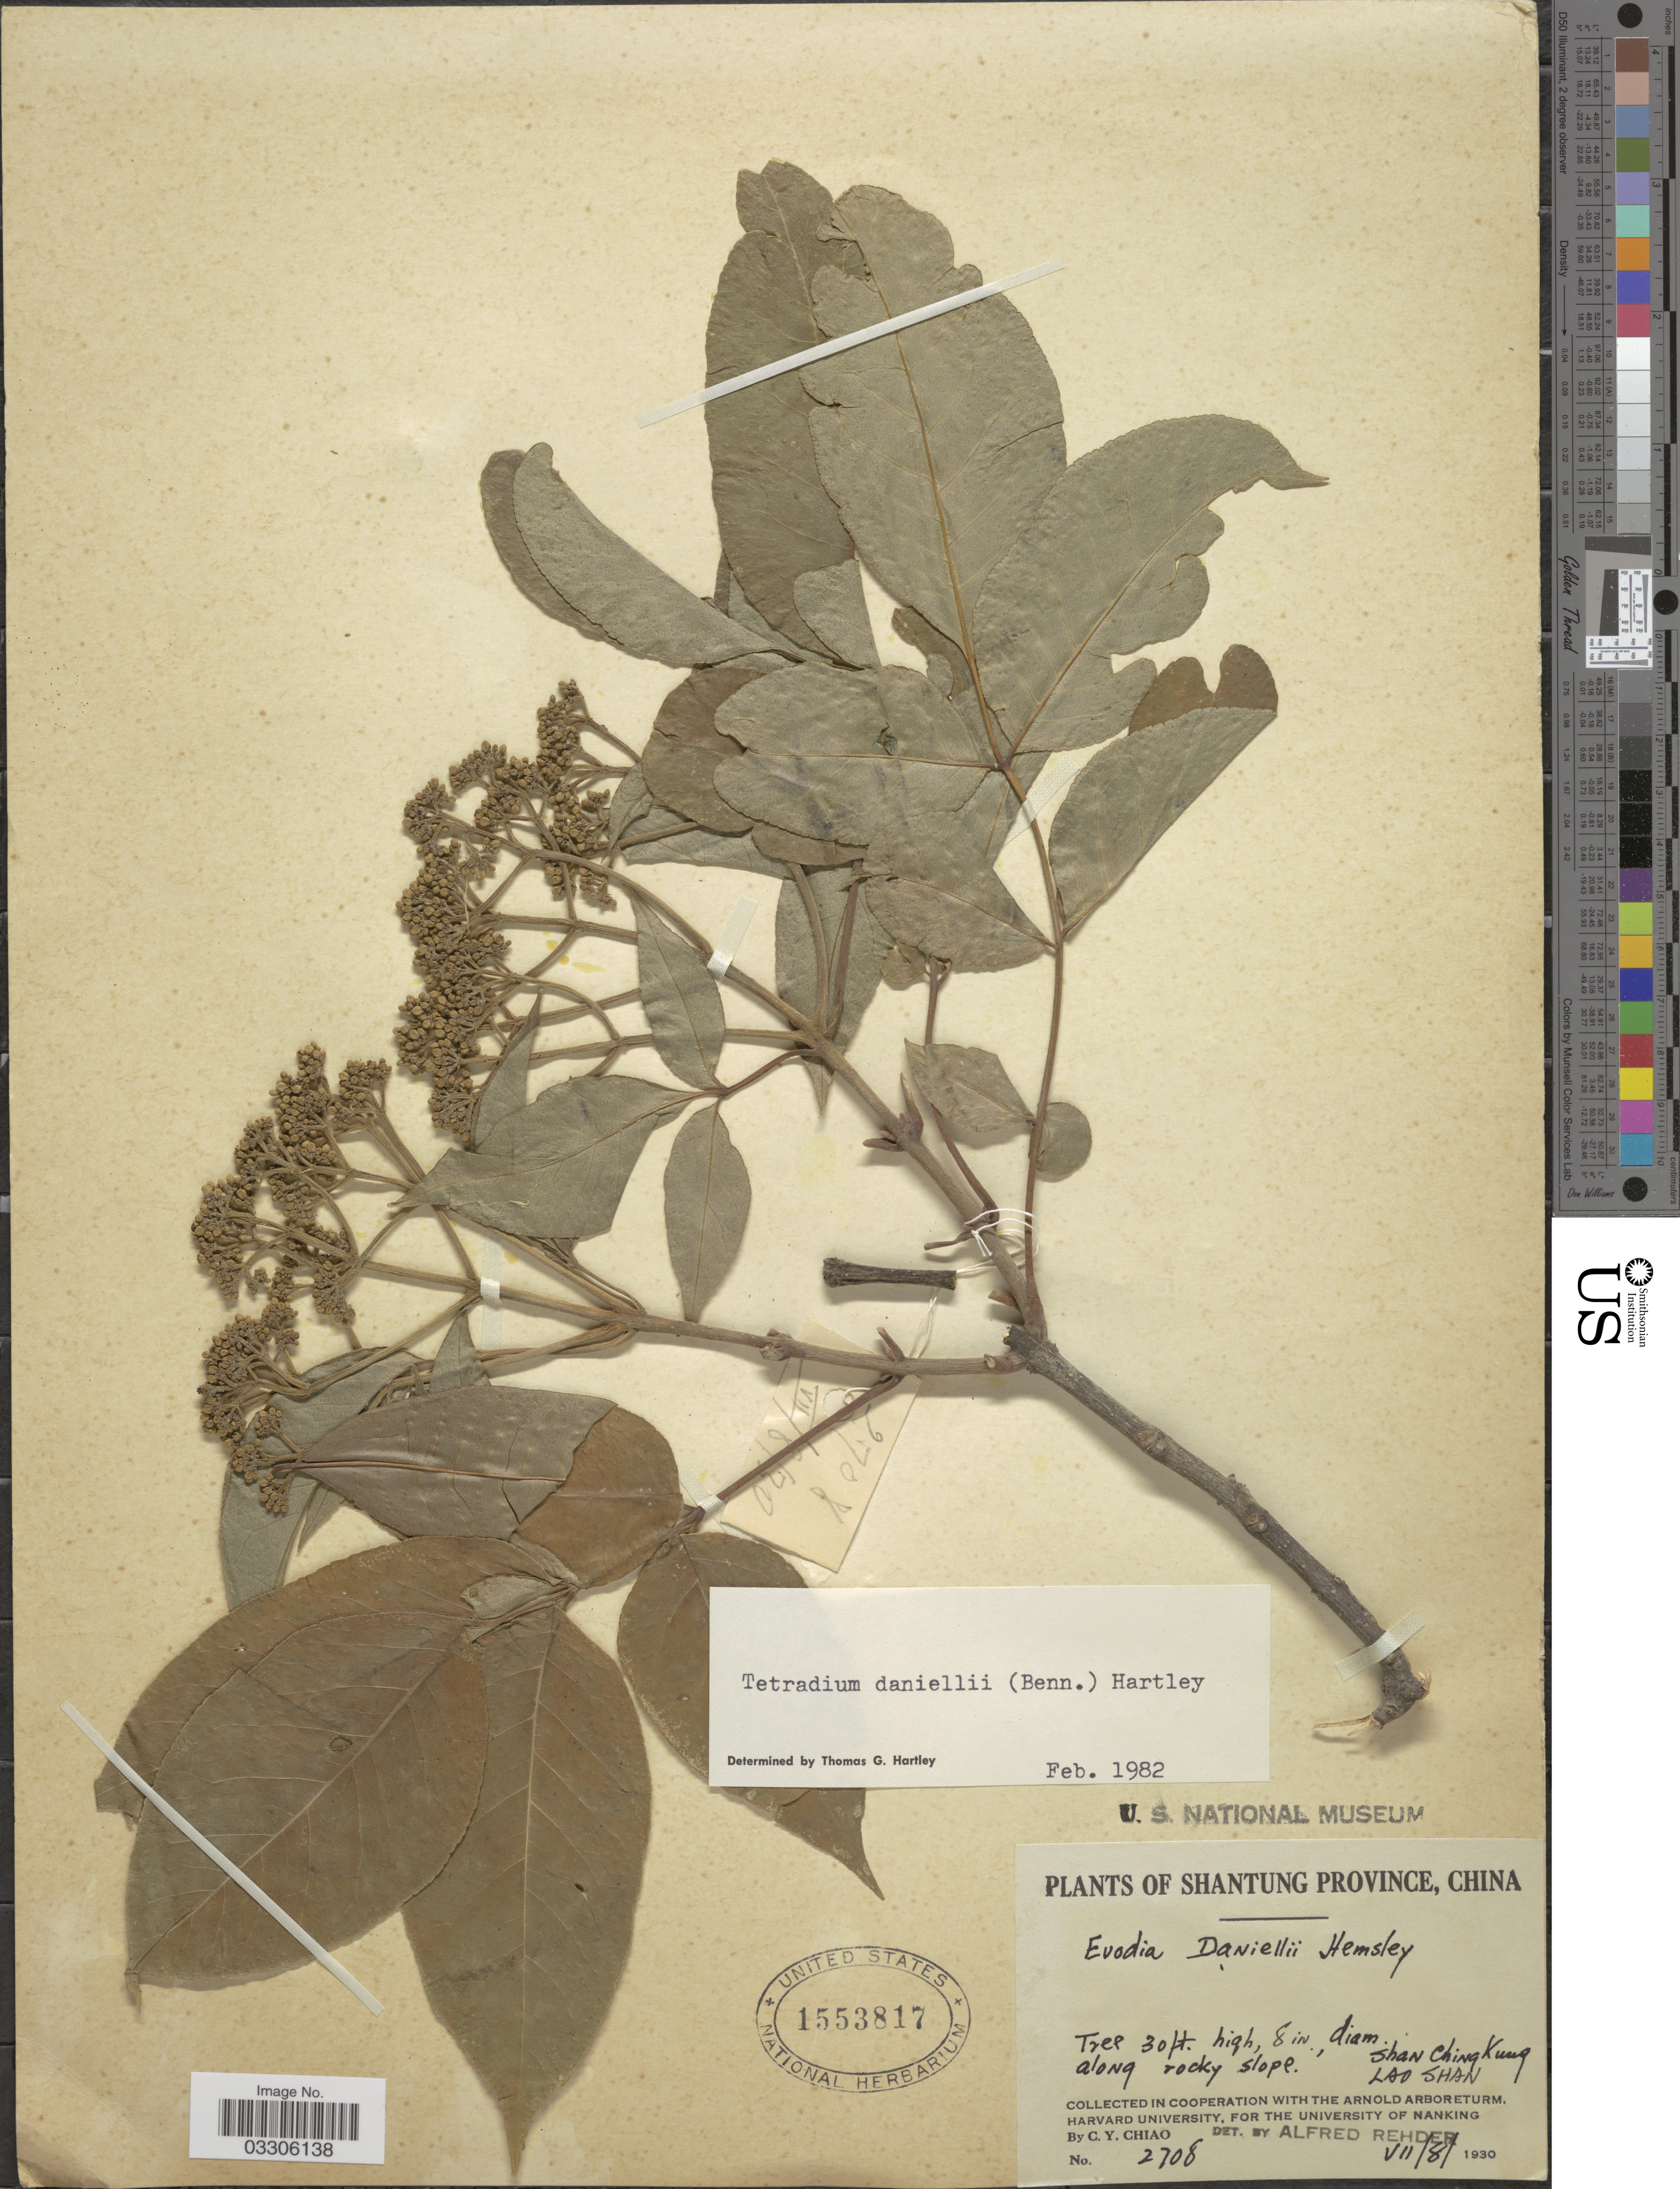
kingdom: Plantae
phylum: Tracheophyta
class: Magnoliopsida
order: Sapindales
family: Rutaceae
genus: Tetradium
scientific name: Tetradium daniellii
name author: (Benn.) T.G. Hartley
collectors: C. Y. Chiao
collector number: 2708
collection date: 1930-07-08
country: China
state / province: Shandong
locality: Shantung Province. Shan Ching Kung. Lao Shan.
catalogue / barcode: US 1553817